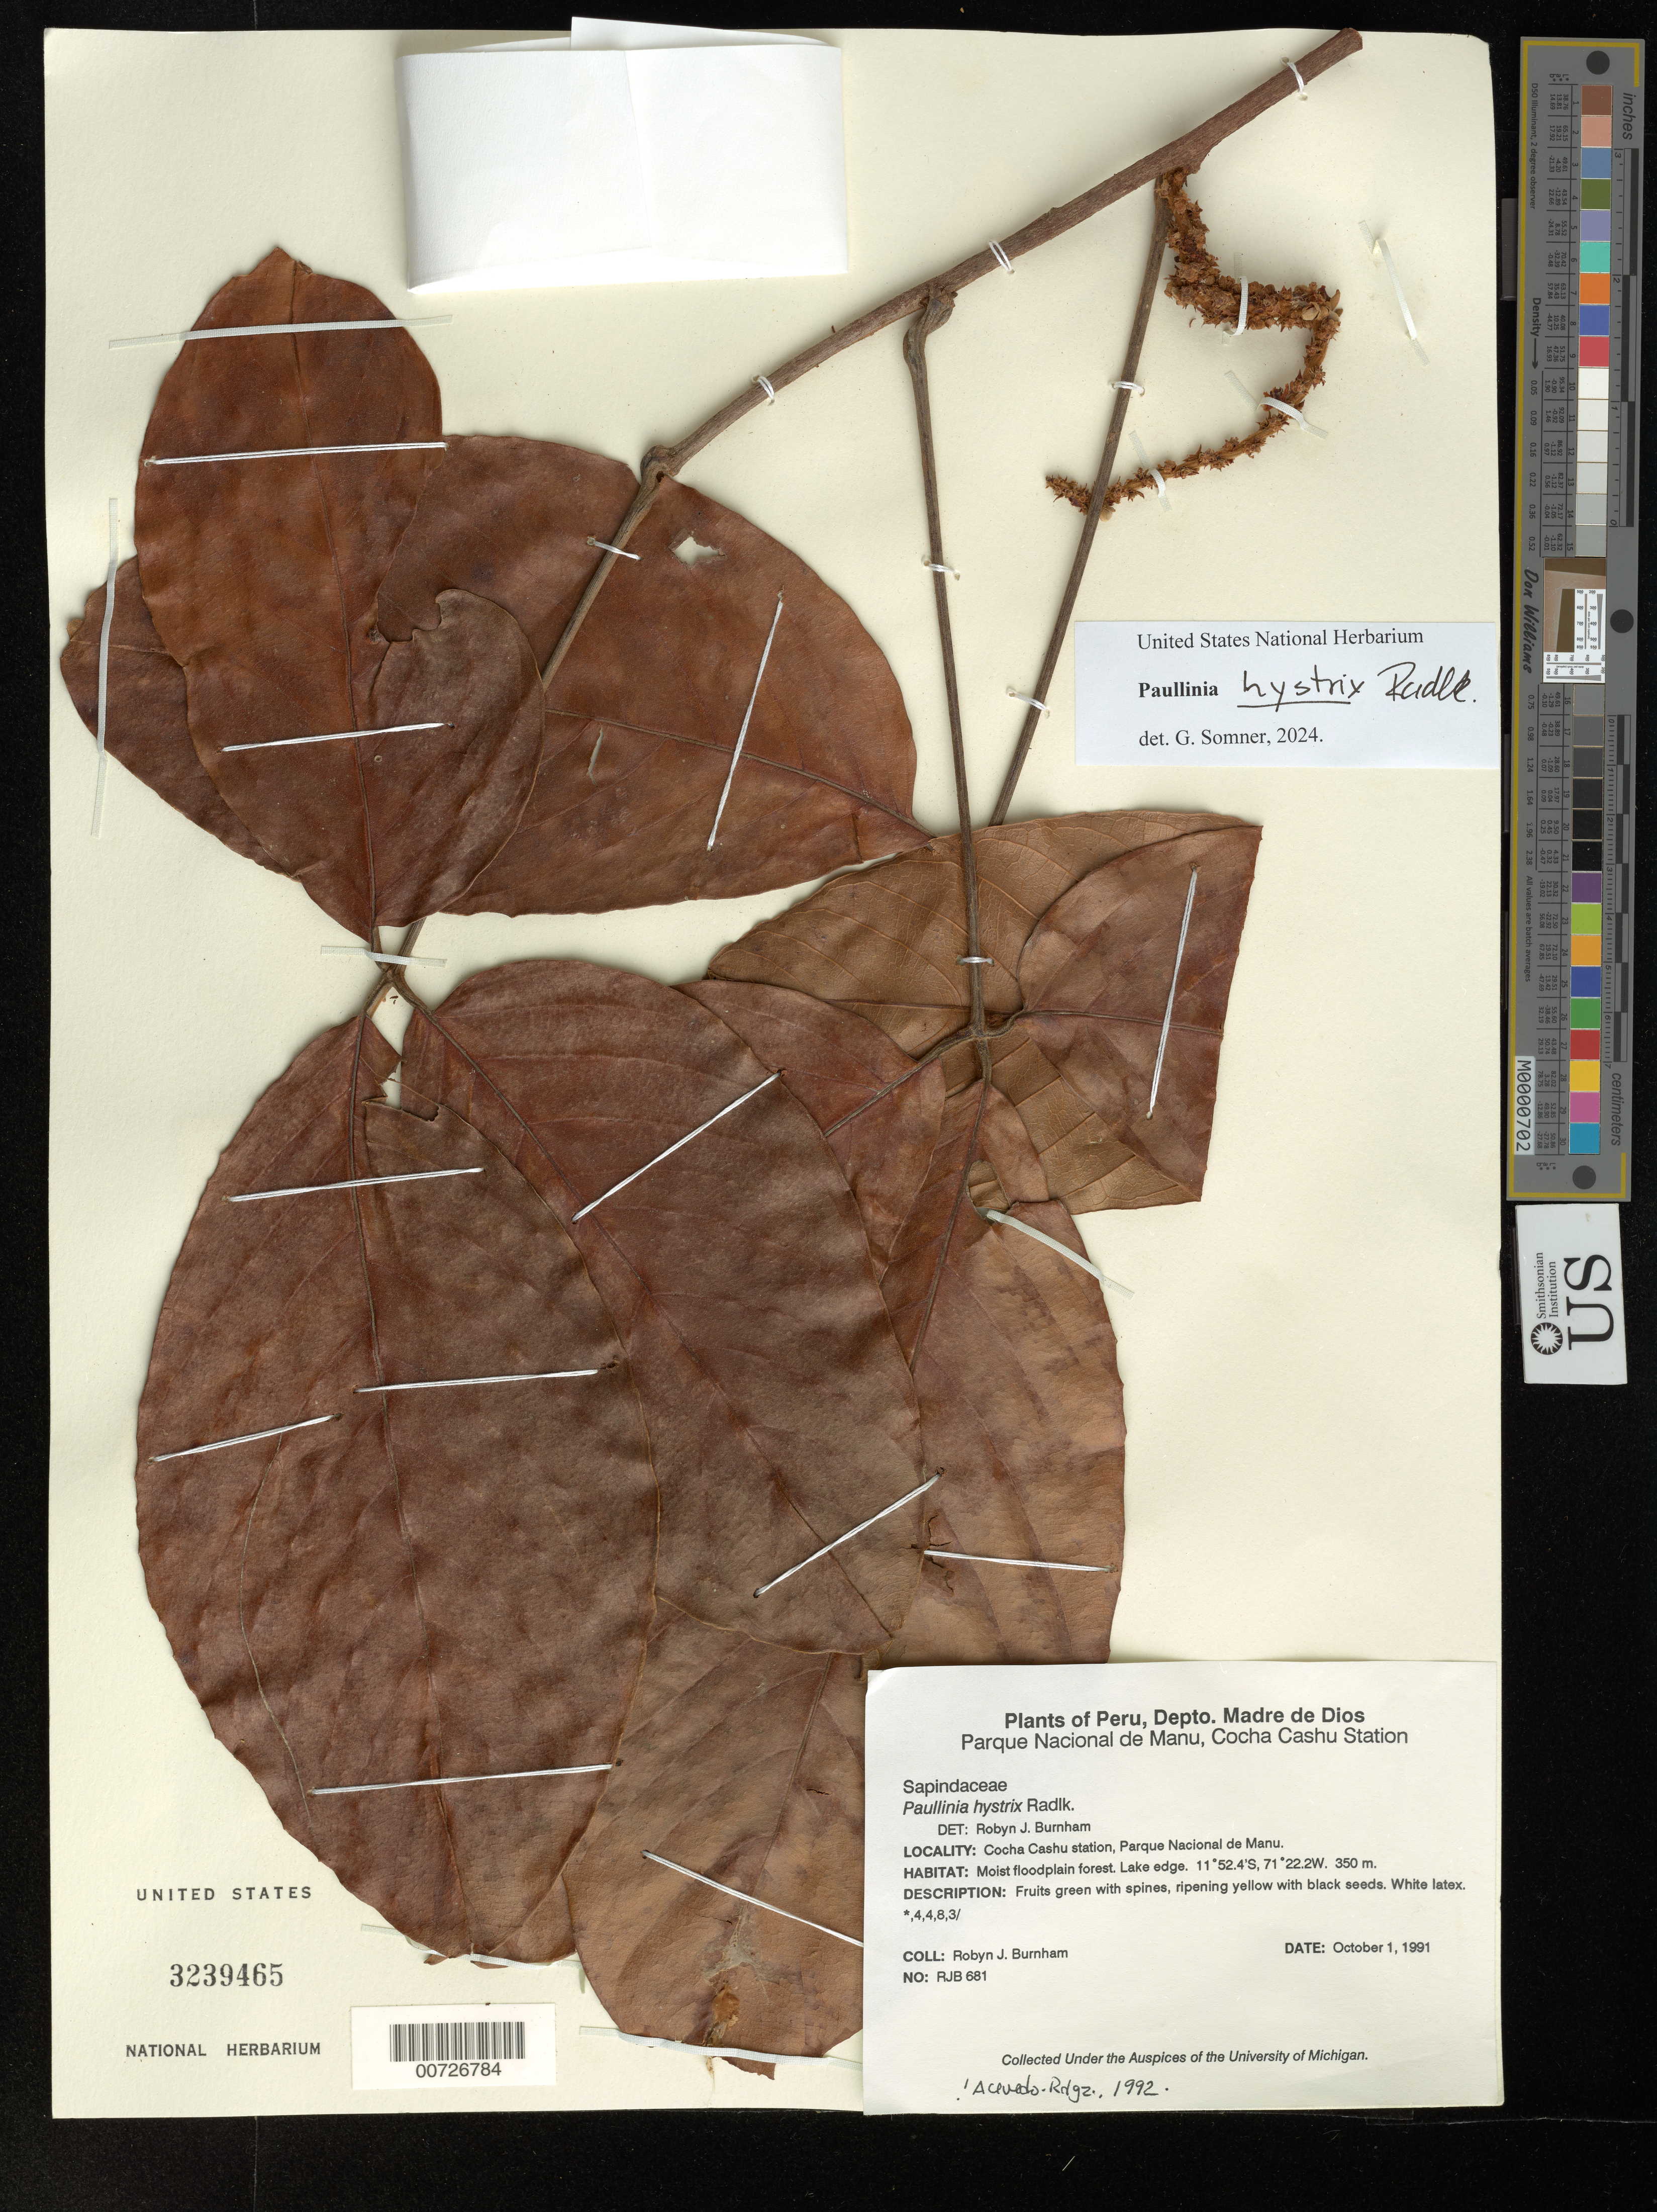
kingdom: Plantae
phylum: Tracheophyta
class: Magnoliopsida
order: Sapindales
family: Sapindaceae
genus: Paullinia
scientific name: Paullinia hystrix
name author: Radlk.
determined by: Burnham, R. J.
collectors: R. J. Burnham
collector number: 681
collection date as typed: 01 Oct 1991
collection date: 1991-10-01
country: Peru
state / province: Madre de Dios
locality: Manu: Dtto. Manu. Parque Nacional de Manu, Cocha Cashu Biological Station.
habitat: Moist floodplain forest. Lake edge.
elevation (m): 350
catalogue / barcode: US 3239465